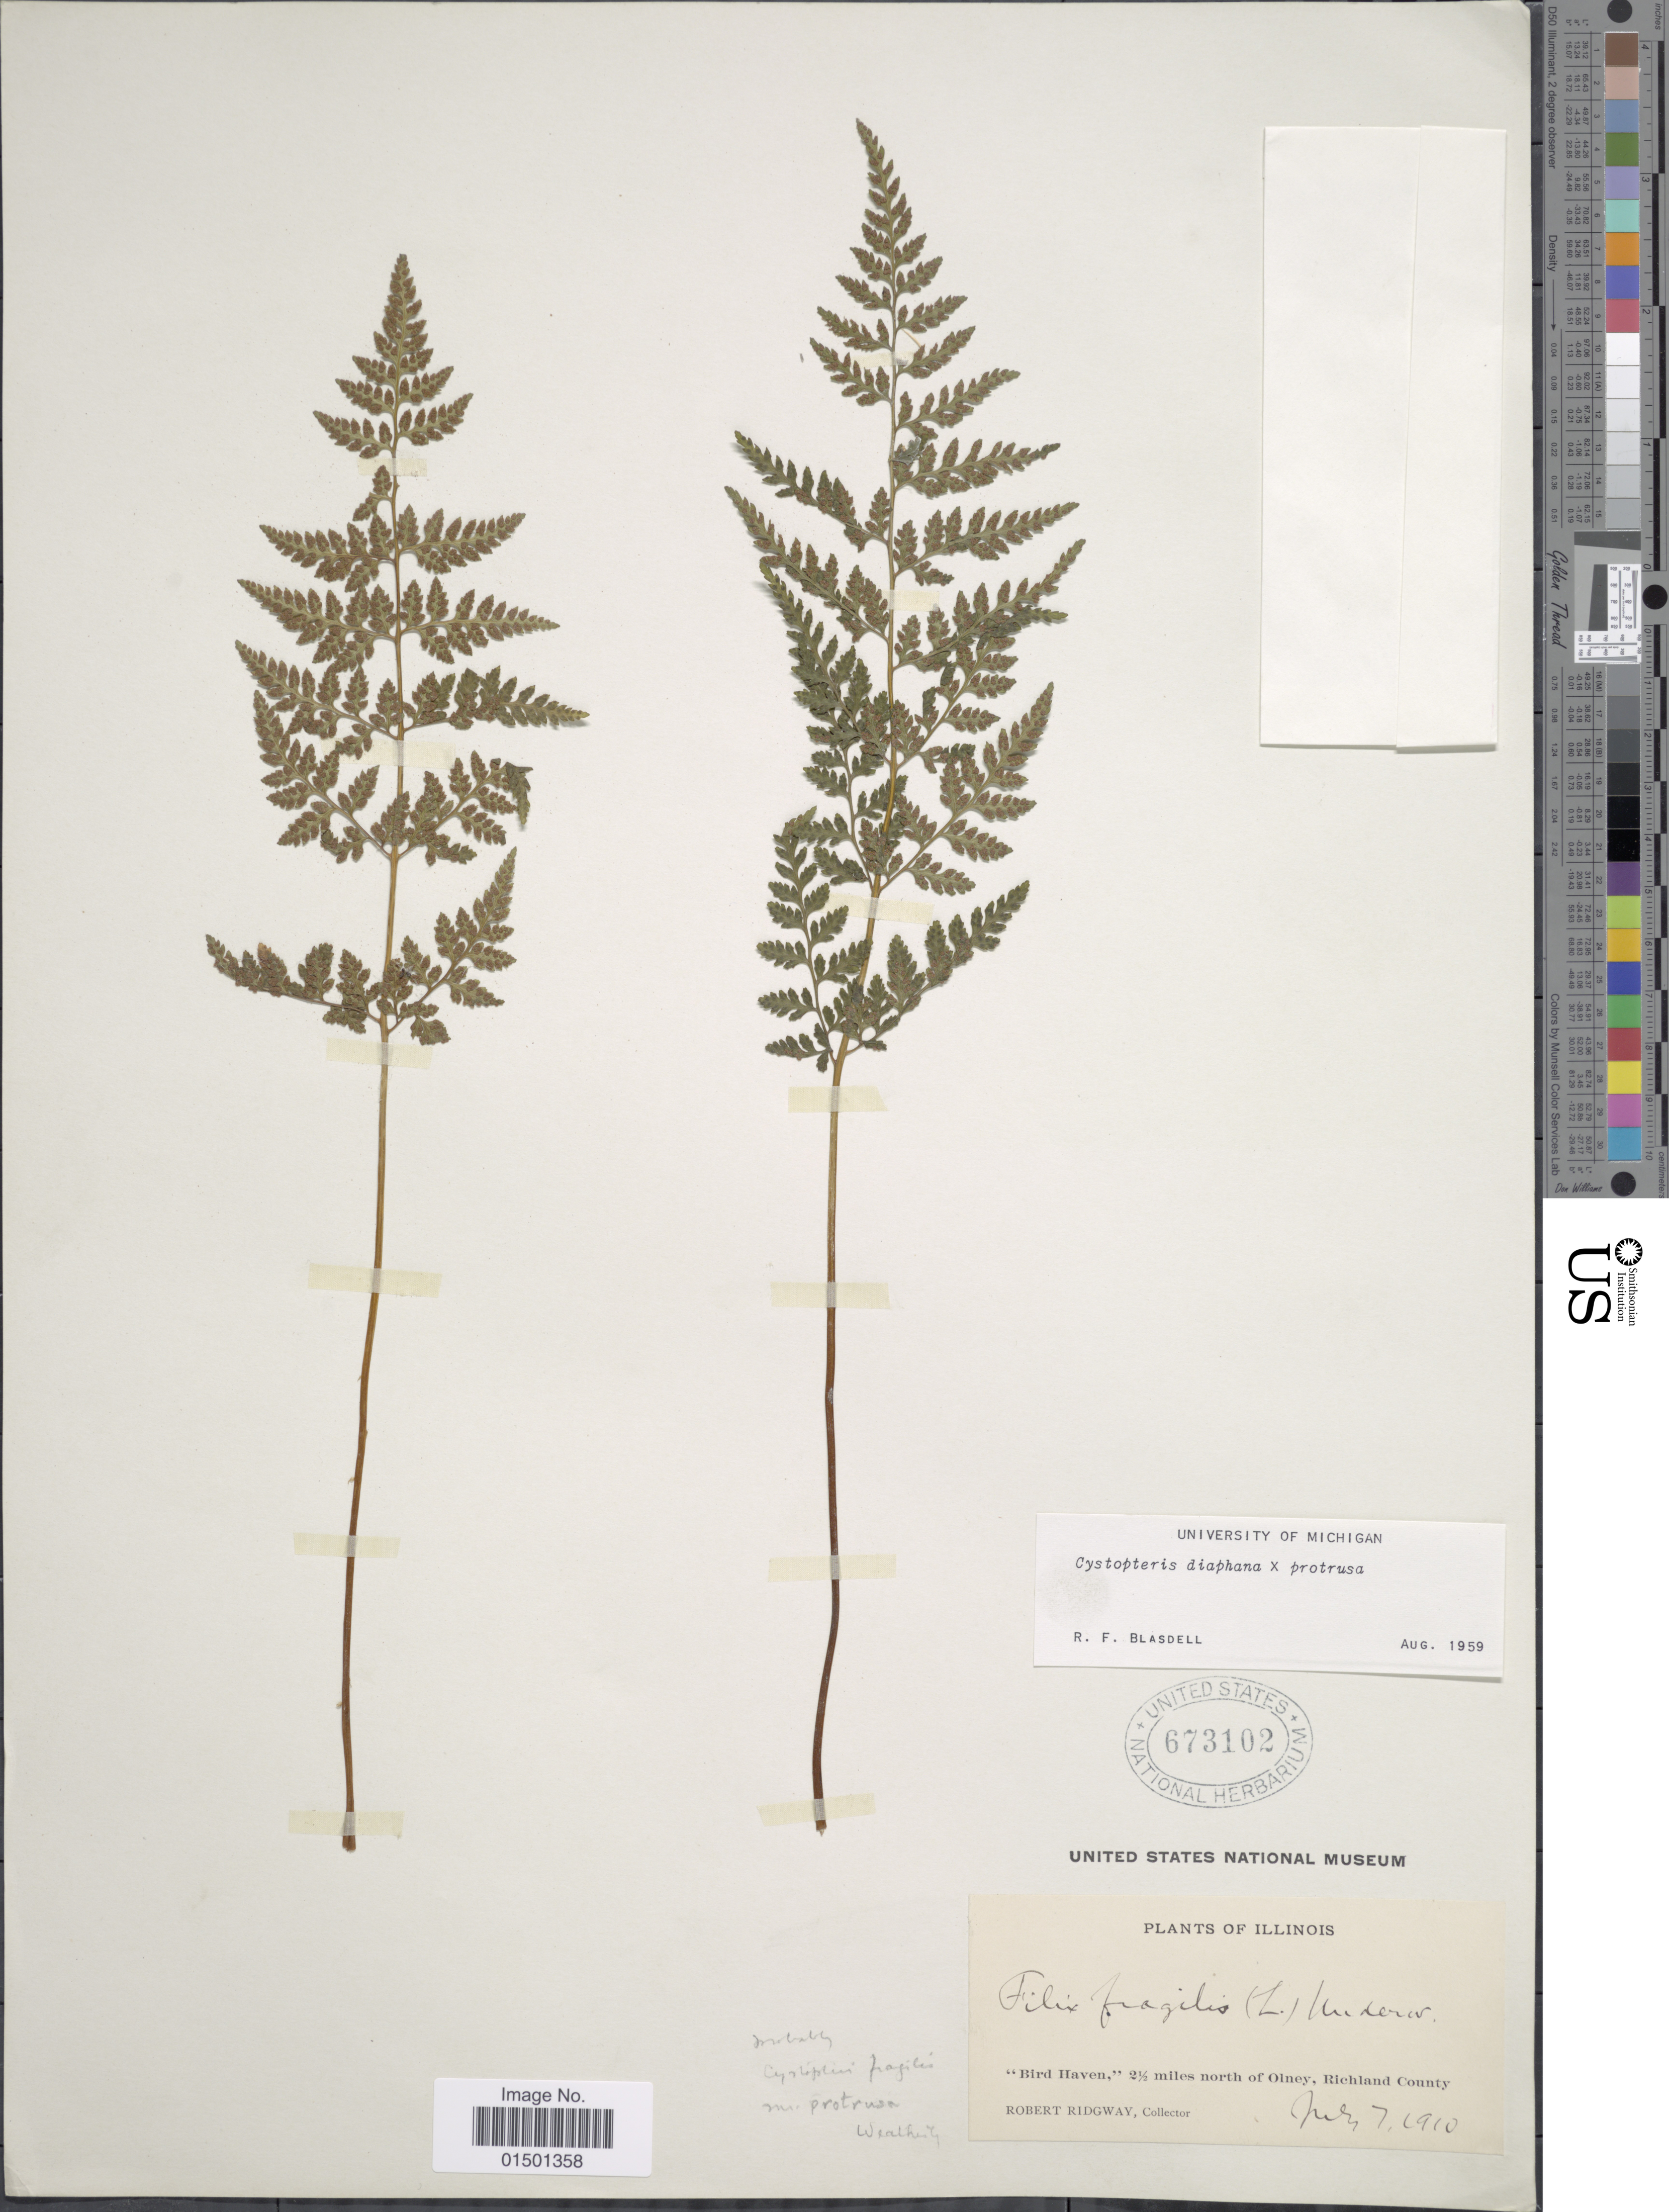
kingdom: Plantae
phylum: Tracheophyta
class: Polypodiopsida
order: Polypodiales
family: Cystopteridaceae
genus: Cystopteris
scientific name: Cystopteris diaphana x C. protrusa (Weath.) Blasdell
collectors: R. Ridgway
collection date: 1910-07-07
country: United States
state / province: Illinois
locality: Bird Haven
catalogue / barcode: US 673102